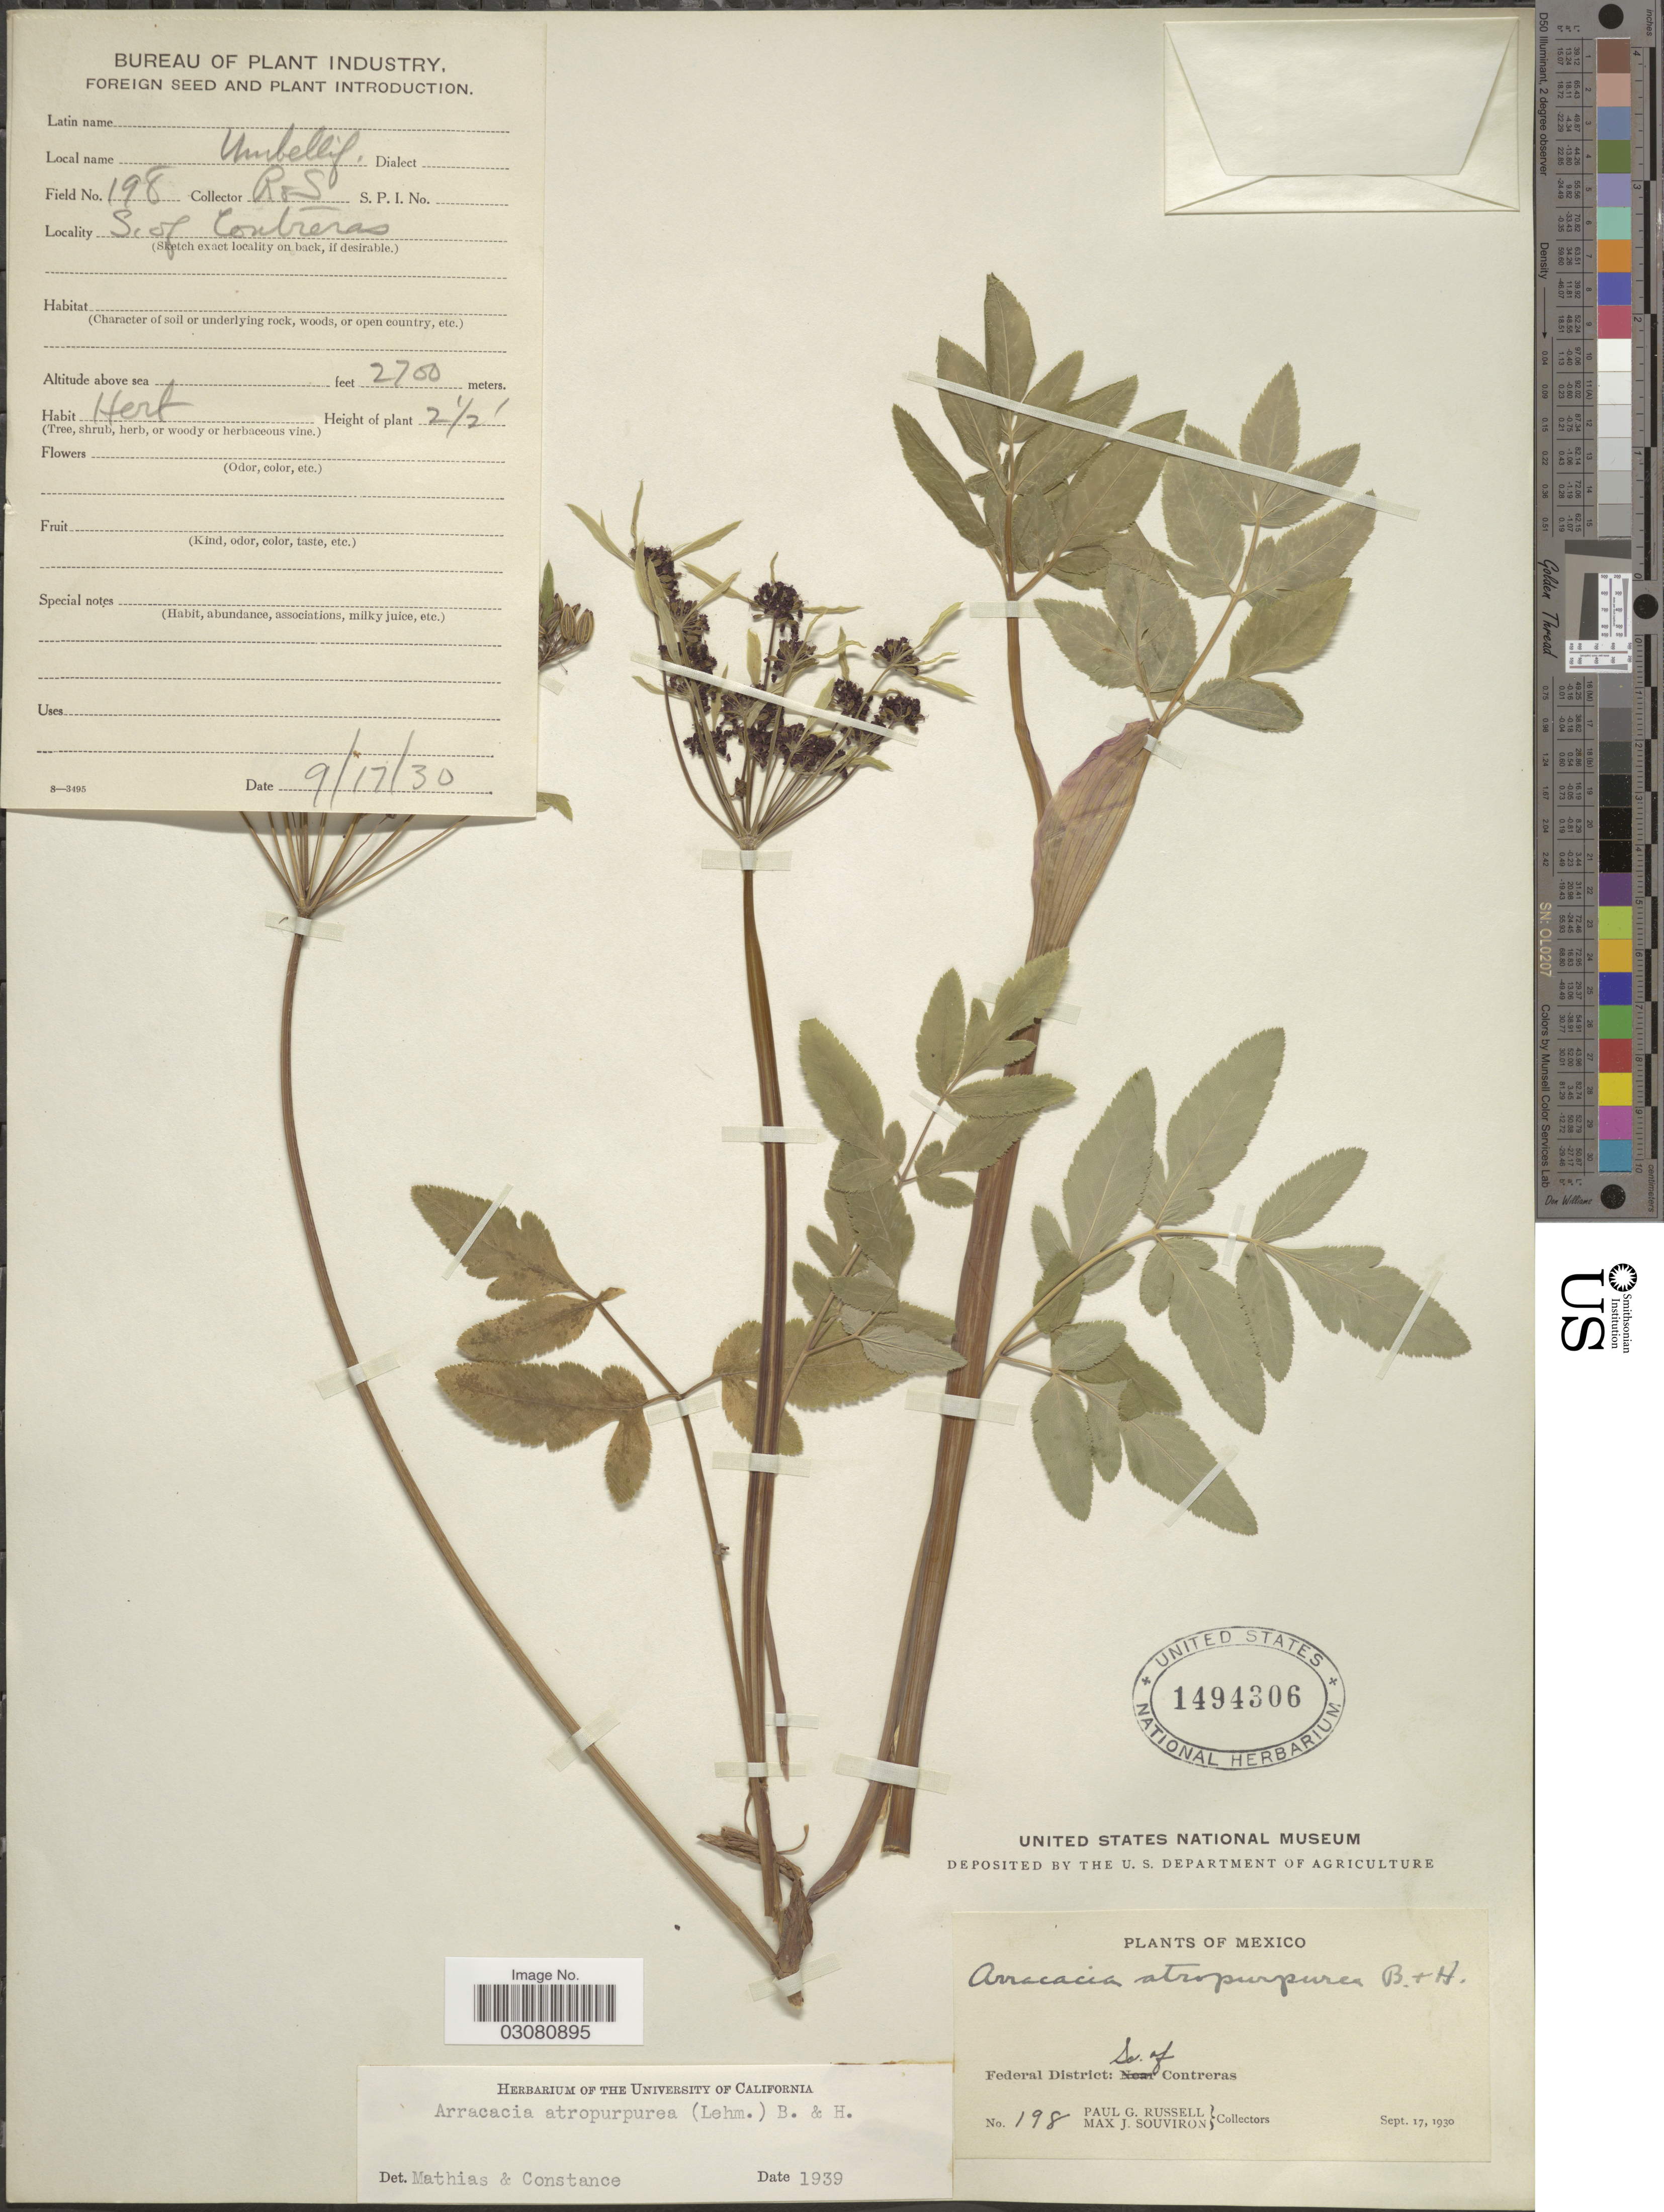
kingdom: Plantae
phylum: Tracheophyta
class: Magnoliopsida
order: Apiales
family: Apiaceae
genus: Arracacia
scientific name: Arracacia atropurpurea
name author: (Lehm.) Benth. & Hook. f. ex Hemsl.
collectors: P. G. Russell & M. J. Souviron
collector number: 198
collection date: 1930-09-17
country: Mexico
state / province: Distrito Federal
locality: Federal District: So. of Contreras.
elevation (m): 2700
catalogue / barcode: US 1494306